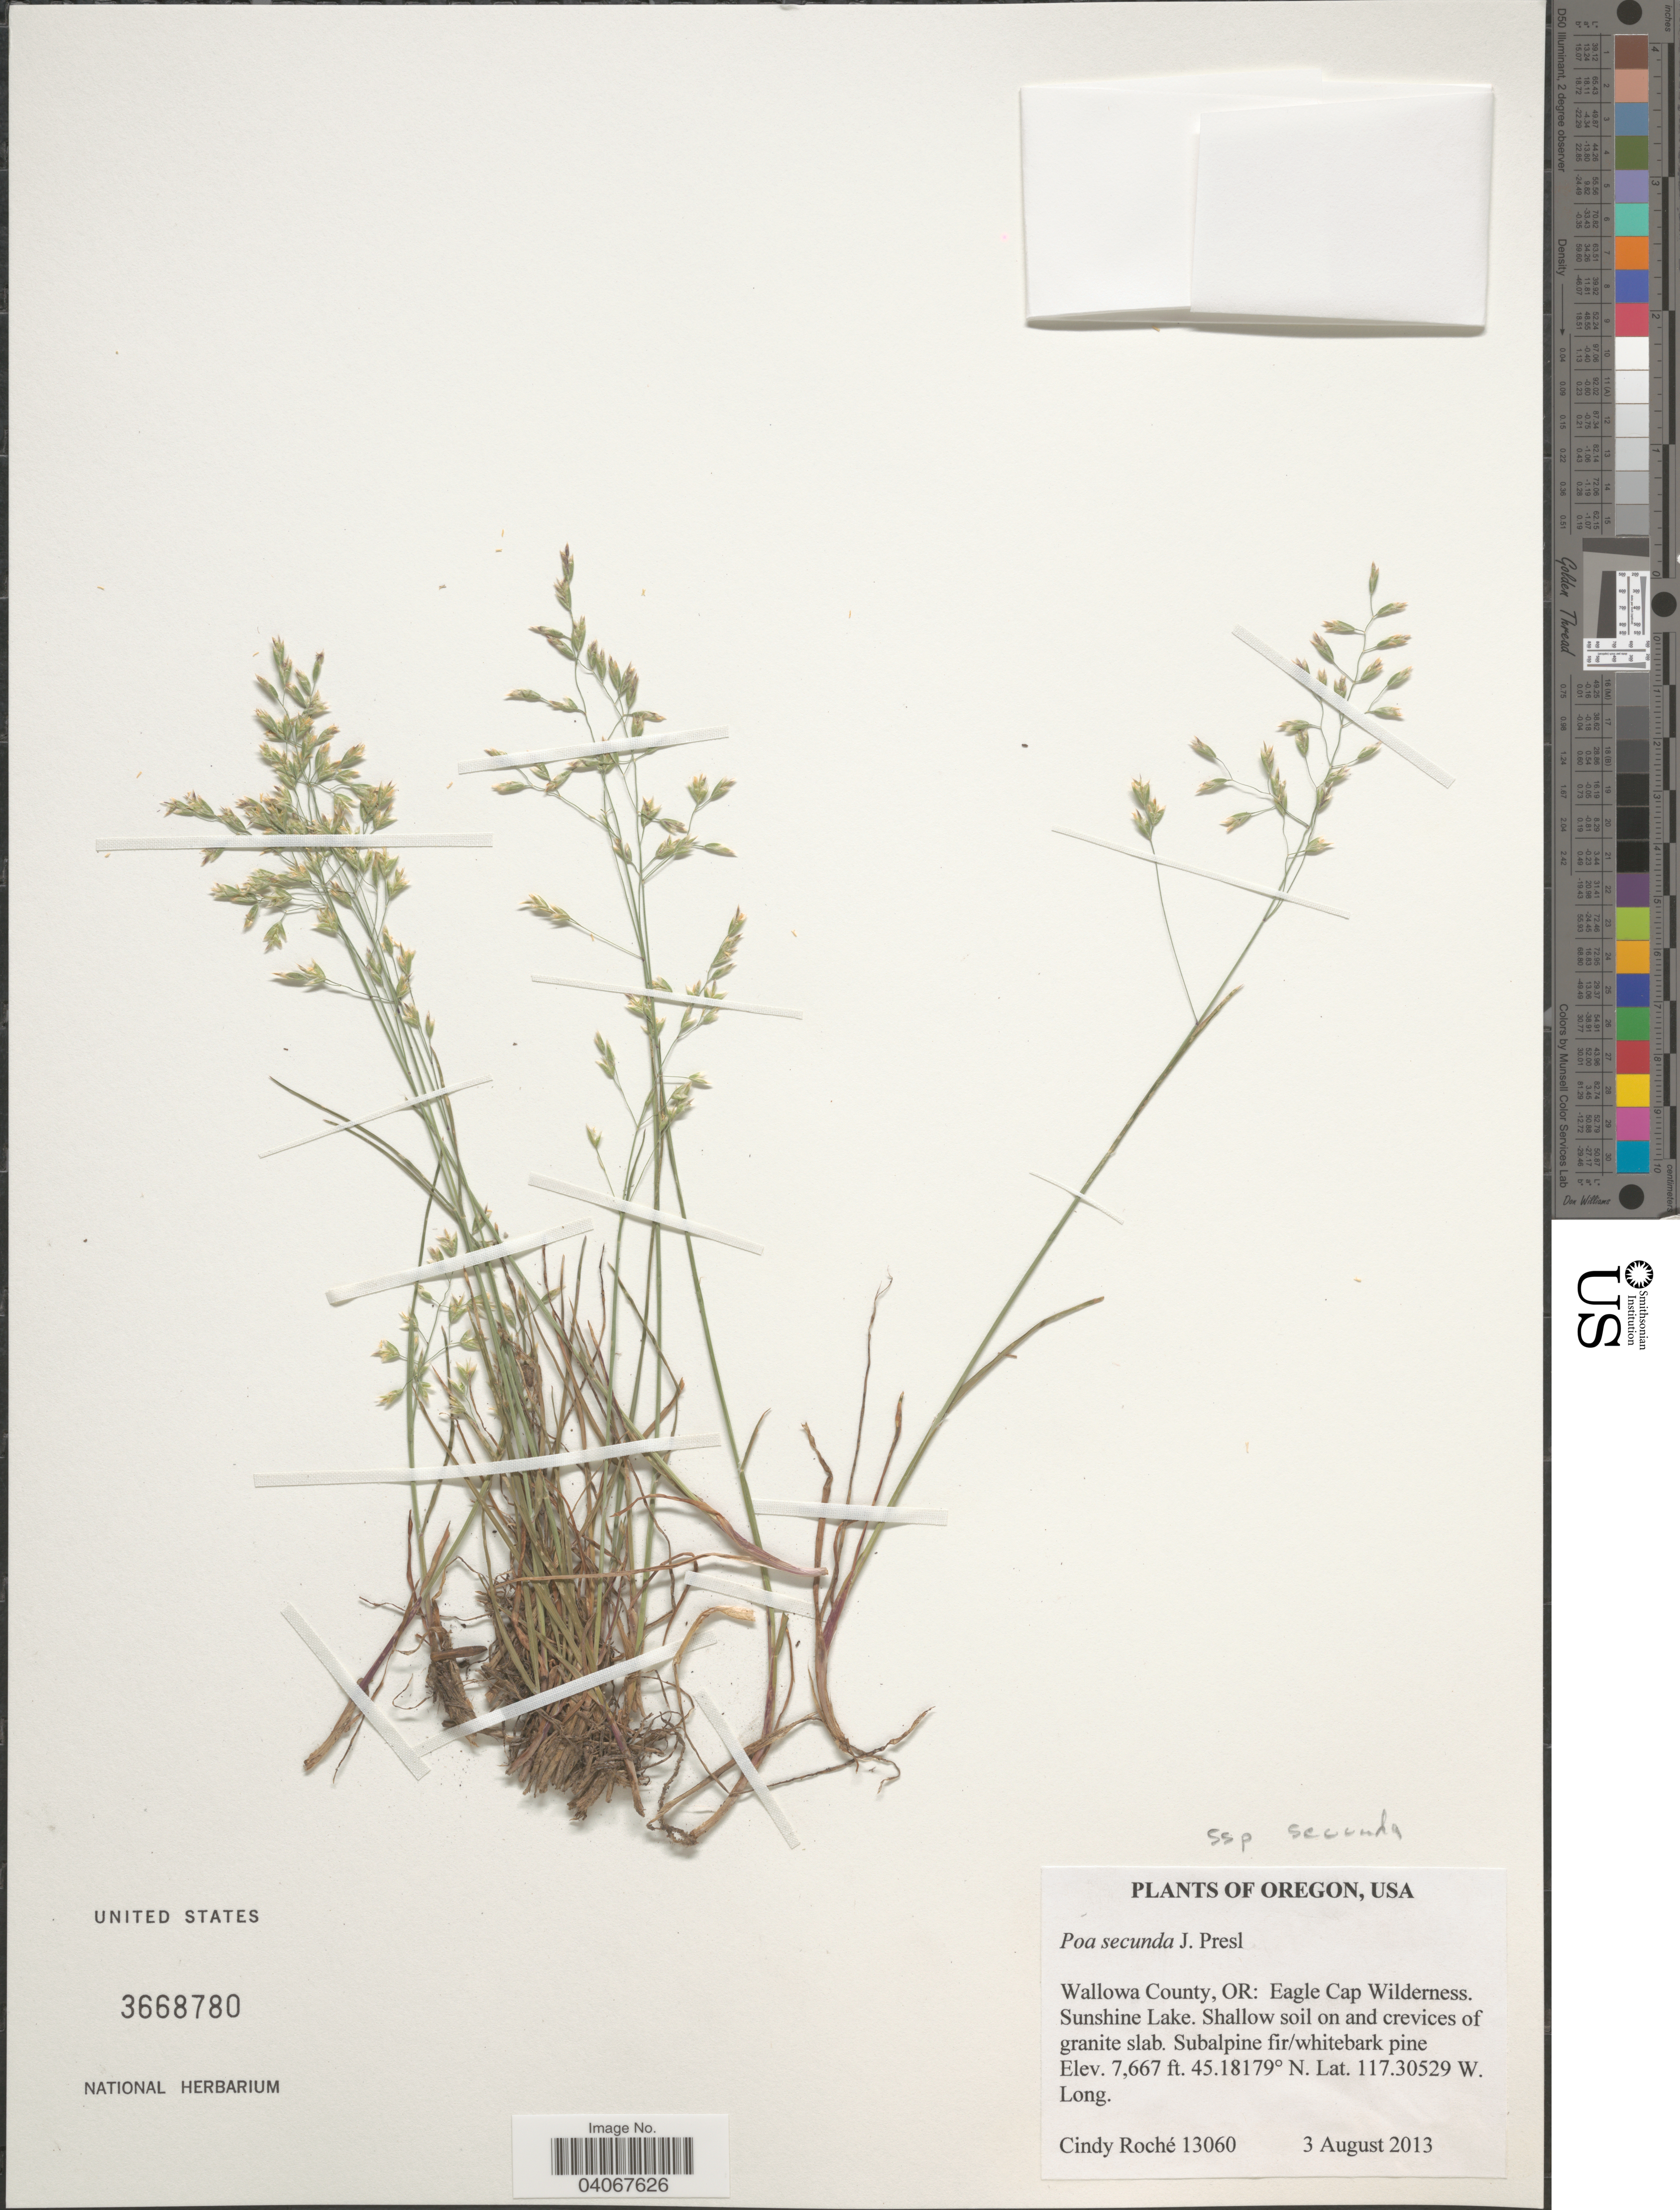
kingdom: Plantae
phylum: Tracheophyta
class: Liliopsida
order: Poales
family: Poaceae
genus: Poa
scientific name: Poa secunda subsp. secunda var. secunda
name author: J. Presl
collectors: C. Roché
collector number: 13060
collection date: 2013-08-03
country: United States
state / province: Oregon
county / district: Wallowa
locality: Wallowa County: Eagle Cap Wilderness. Sunshine Lake.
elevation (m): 2337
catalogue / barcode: US 3668780